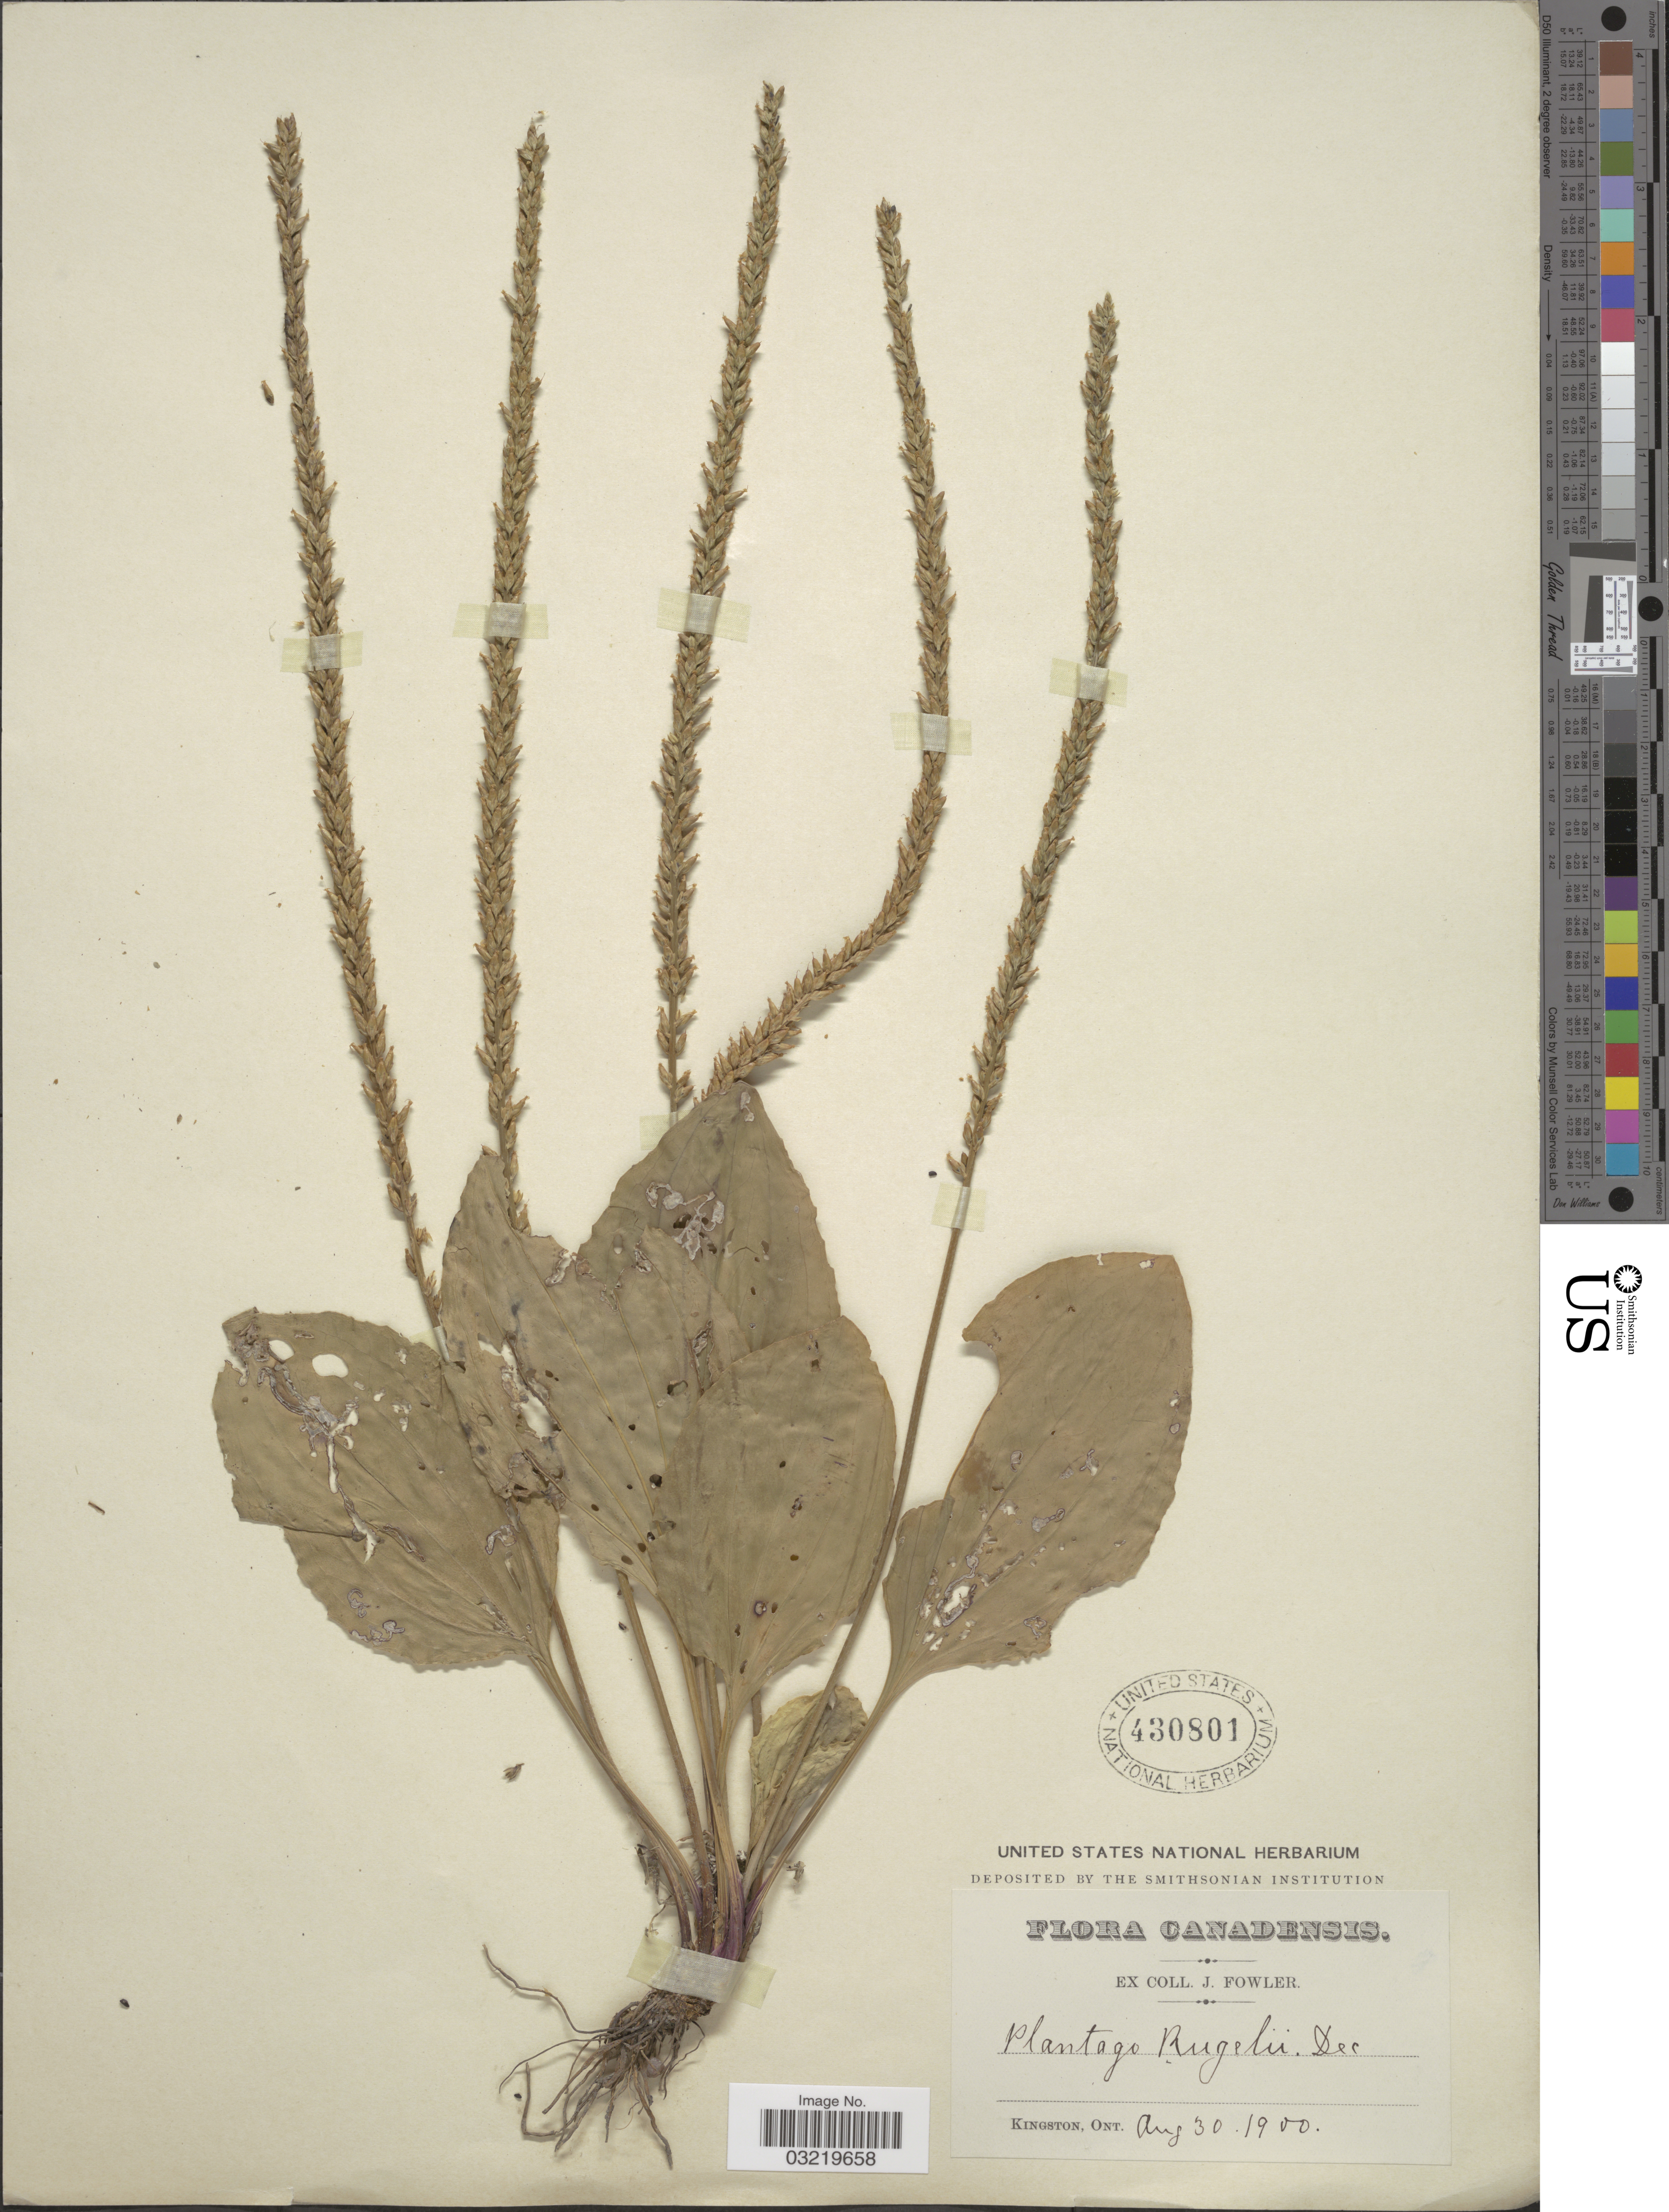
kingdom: Plantae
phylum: Tracheophyta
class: Magnoliopsida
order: Lamiales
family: Plantaginaceae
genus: Plantago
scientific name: Plantago rugelii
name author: Decne.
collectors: J. Fowler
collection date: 1900-08-30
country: Canada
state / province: Ontario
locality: Kingston.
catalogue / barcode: US 430801